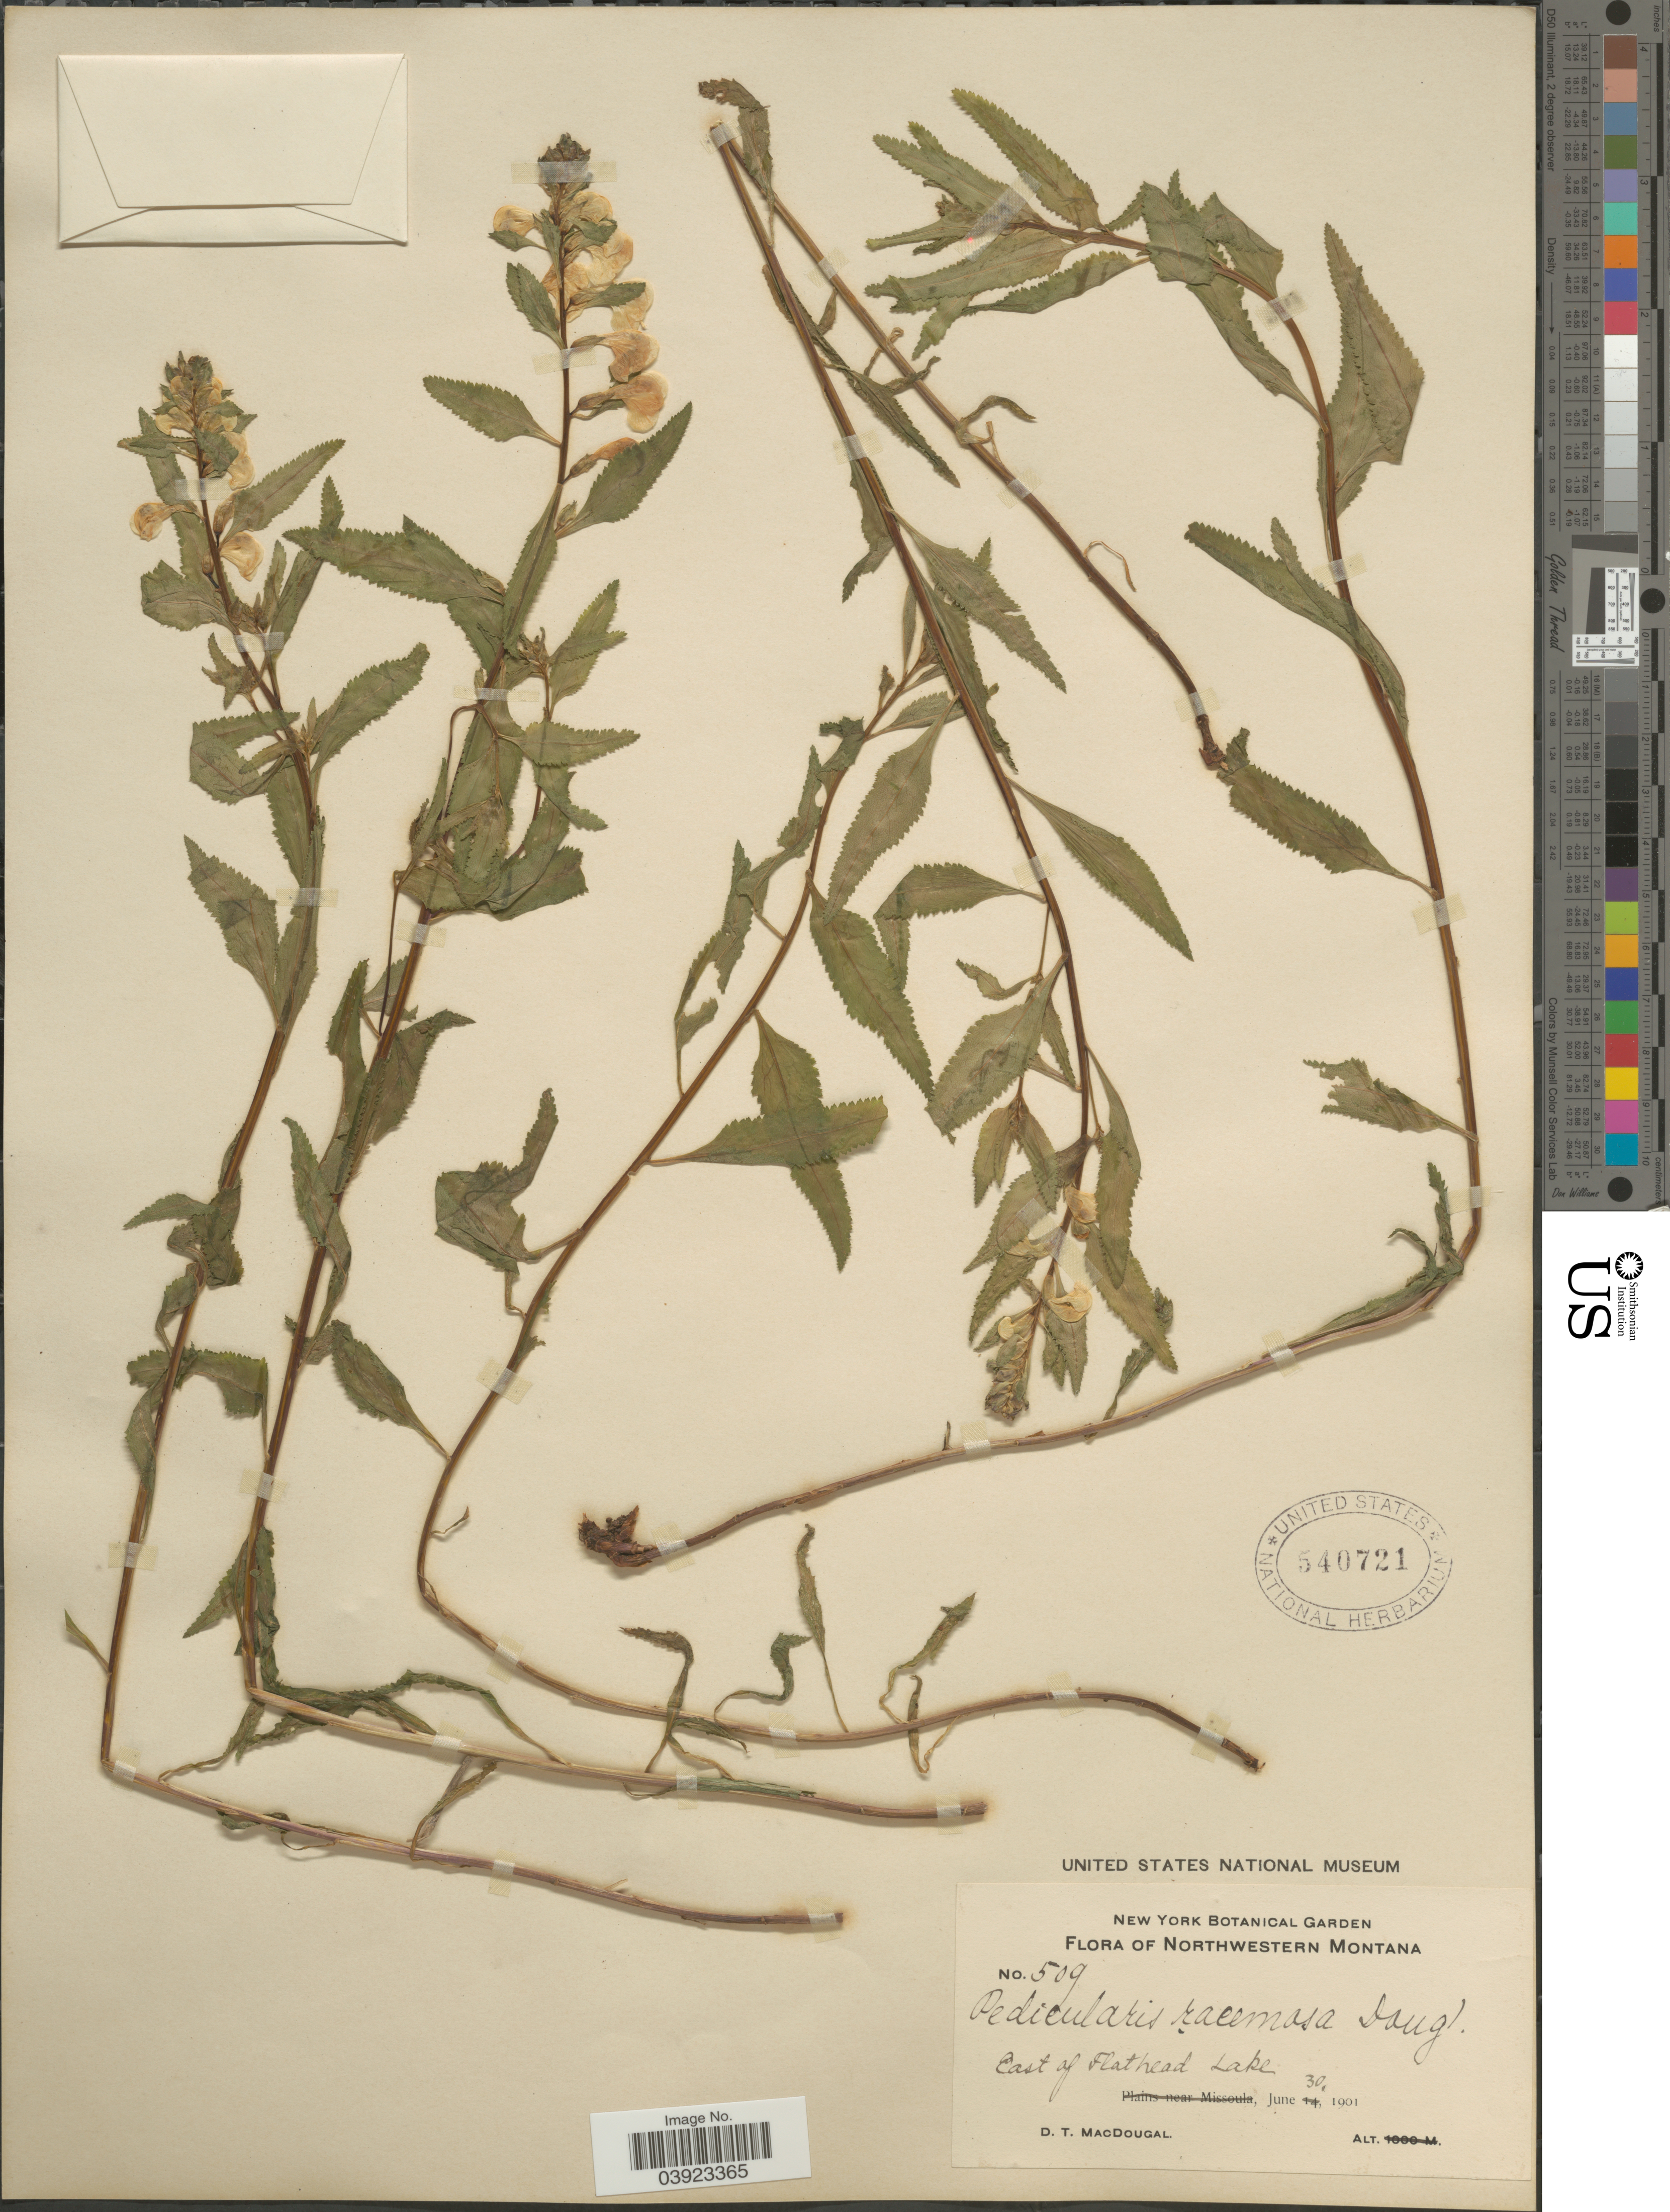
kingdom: Plantae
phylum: Tracheophyta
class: Magnoliopsida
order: Lamiales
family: Orobanchaceae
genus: Pedicularis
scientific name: Pedicularis racemosa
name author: Douglas ex Benth.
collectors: D. T. MacDougal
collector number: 509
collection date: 1901-06-30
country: United States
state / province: Montana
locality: Northwestern Montana. East of Flathead Lake.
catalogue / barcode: US 540721